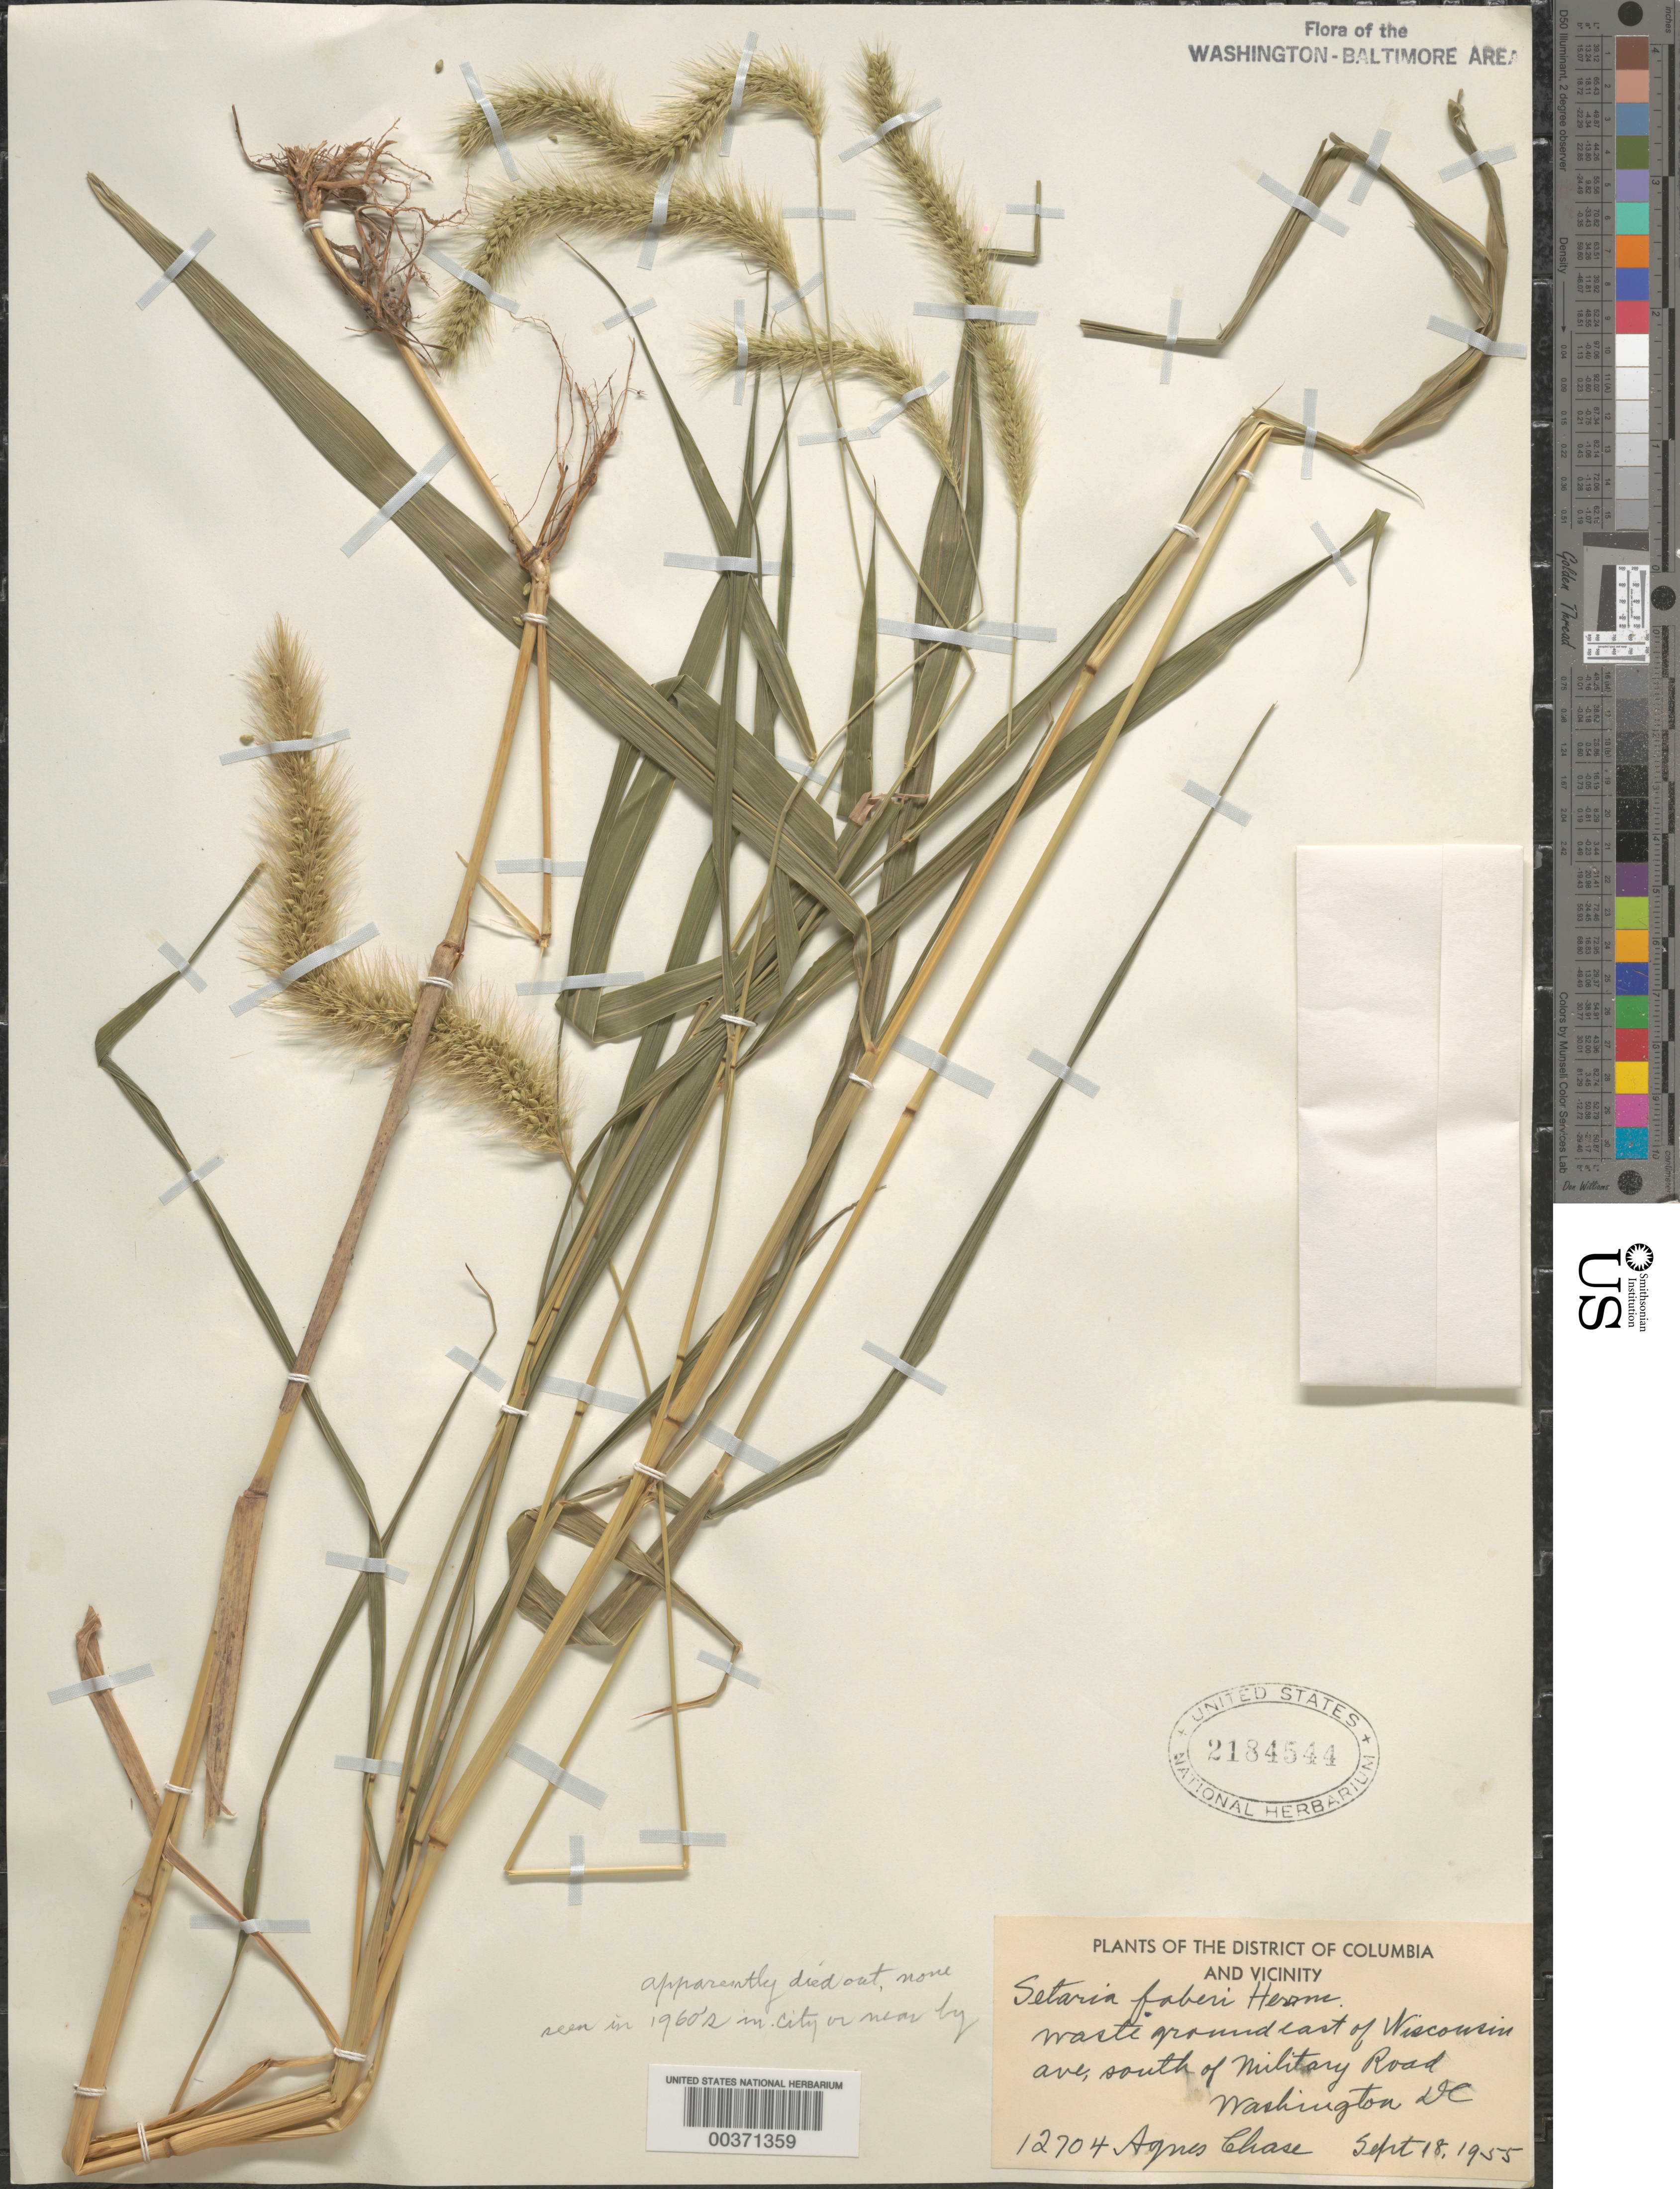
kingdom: Plantae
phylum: Tracheophyta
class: Liliopsida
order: Poales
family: Poaceae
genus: Setaria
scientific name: Setaria faberi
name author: R.A.W. Herrm.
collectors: A. Chase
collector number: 12704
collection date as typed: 18 Sep 1955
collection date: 1955-09-18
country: United States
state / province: District of Columbia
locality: E of Wisconsin Ave., S of Military Rd.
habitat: Waste ground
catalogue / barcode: US 2184544